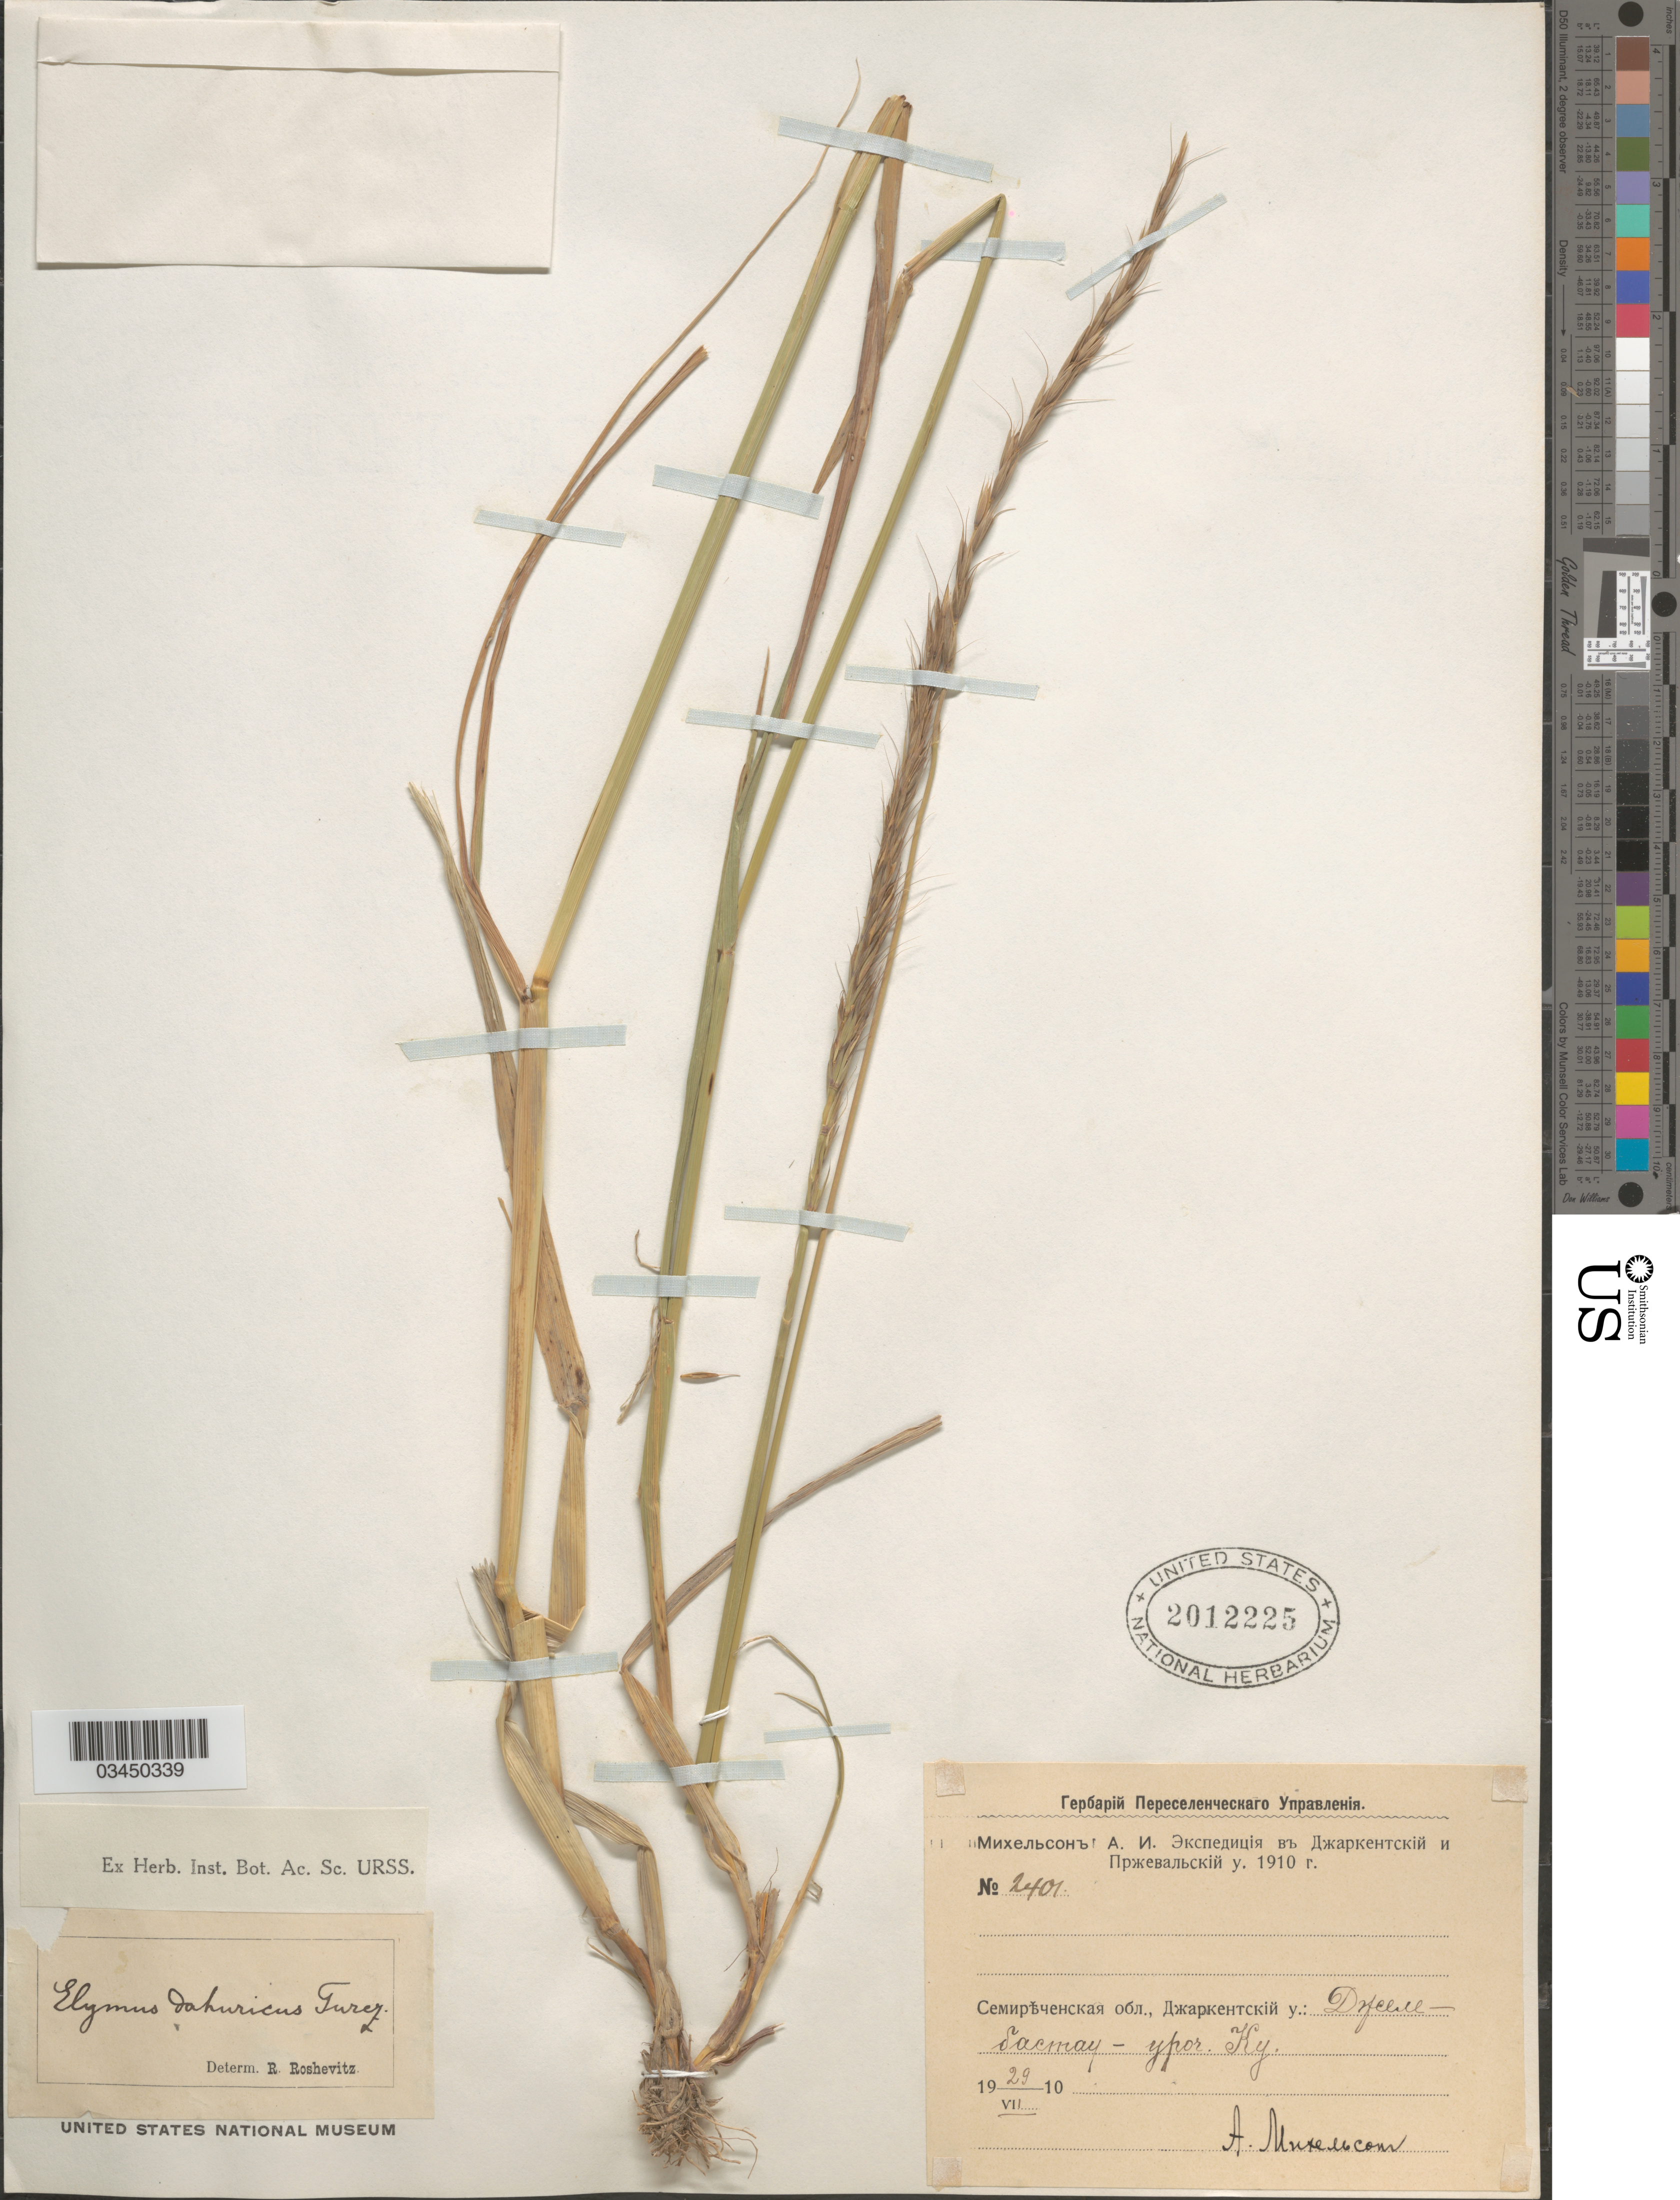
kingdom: Plantae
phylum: Tracheophyta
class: Liliopsida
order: Poales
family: Poaceae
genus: Elymus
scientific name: Elymus dahuricus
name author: Turcz. ex Griseb.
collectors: A. Mikhelson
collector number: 2401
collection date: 1910-07-29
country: Kazakhstan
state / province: Almaty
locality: Dzhelebastau, Mts Ku.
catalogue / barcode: US 2012225